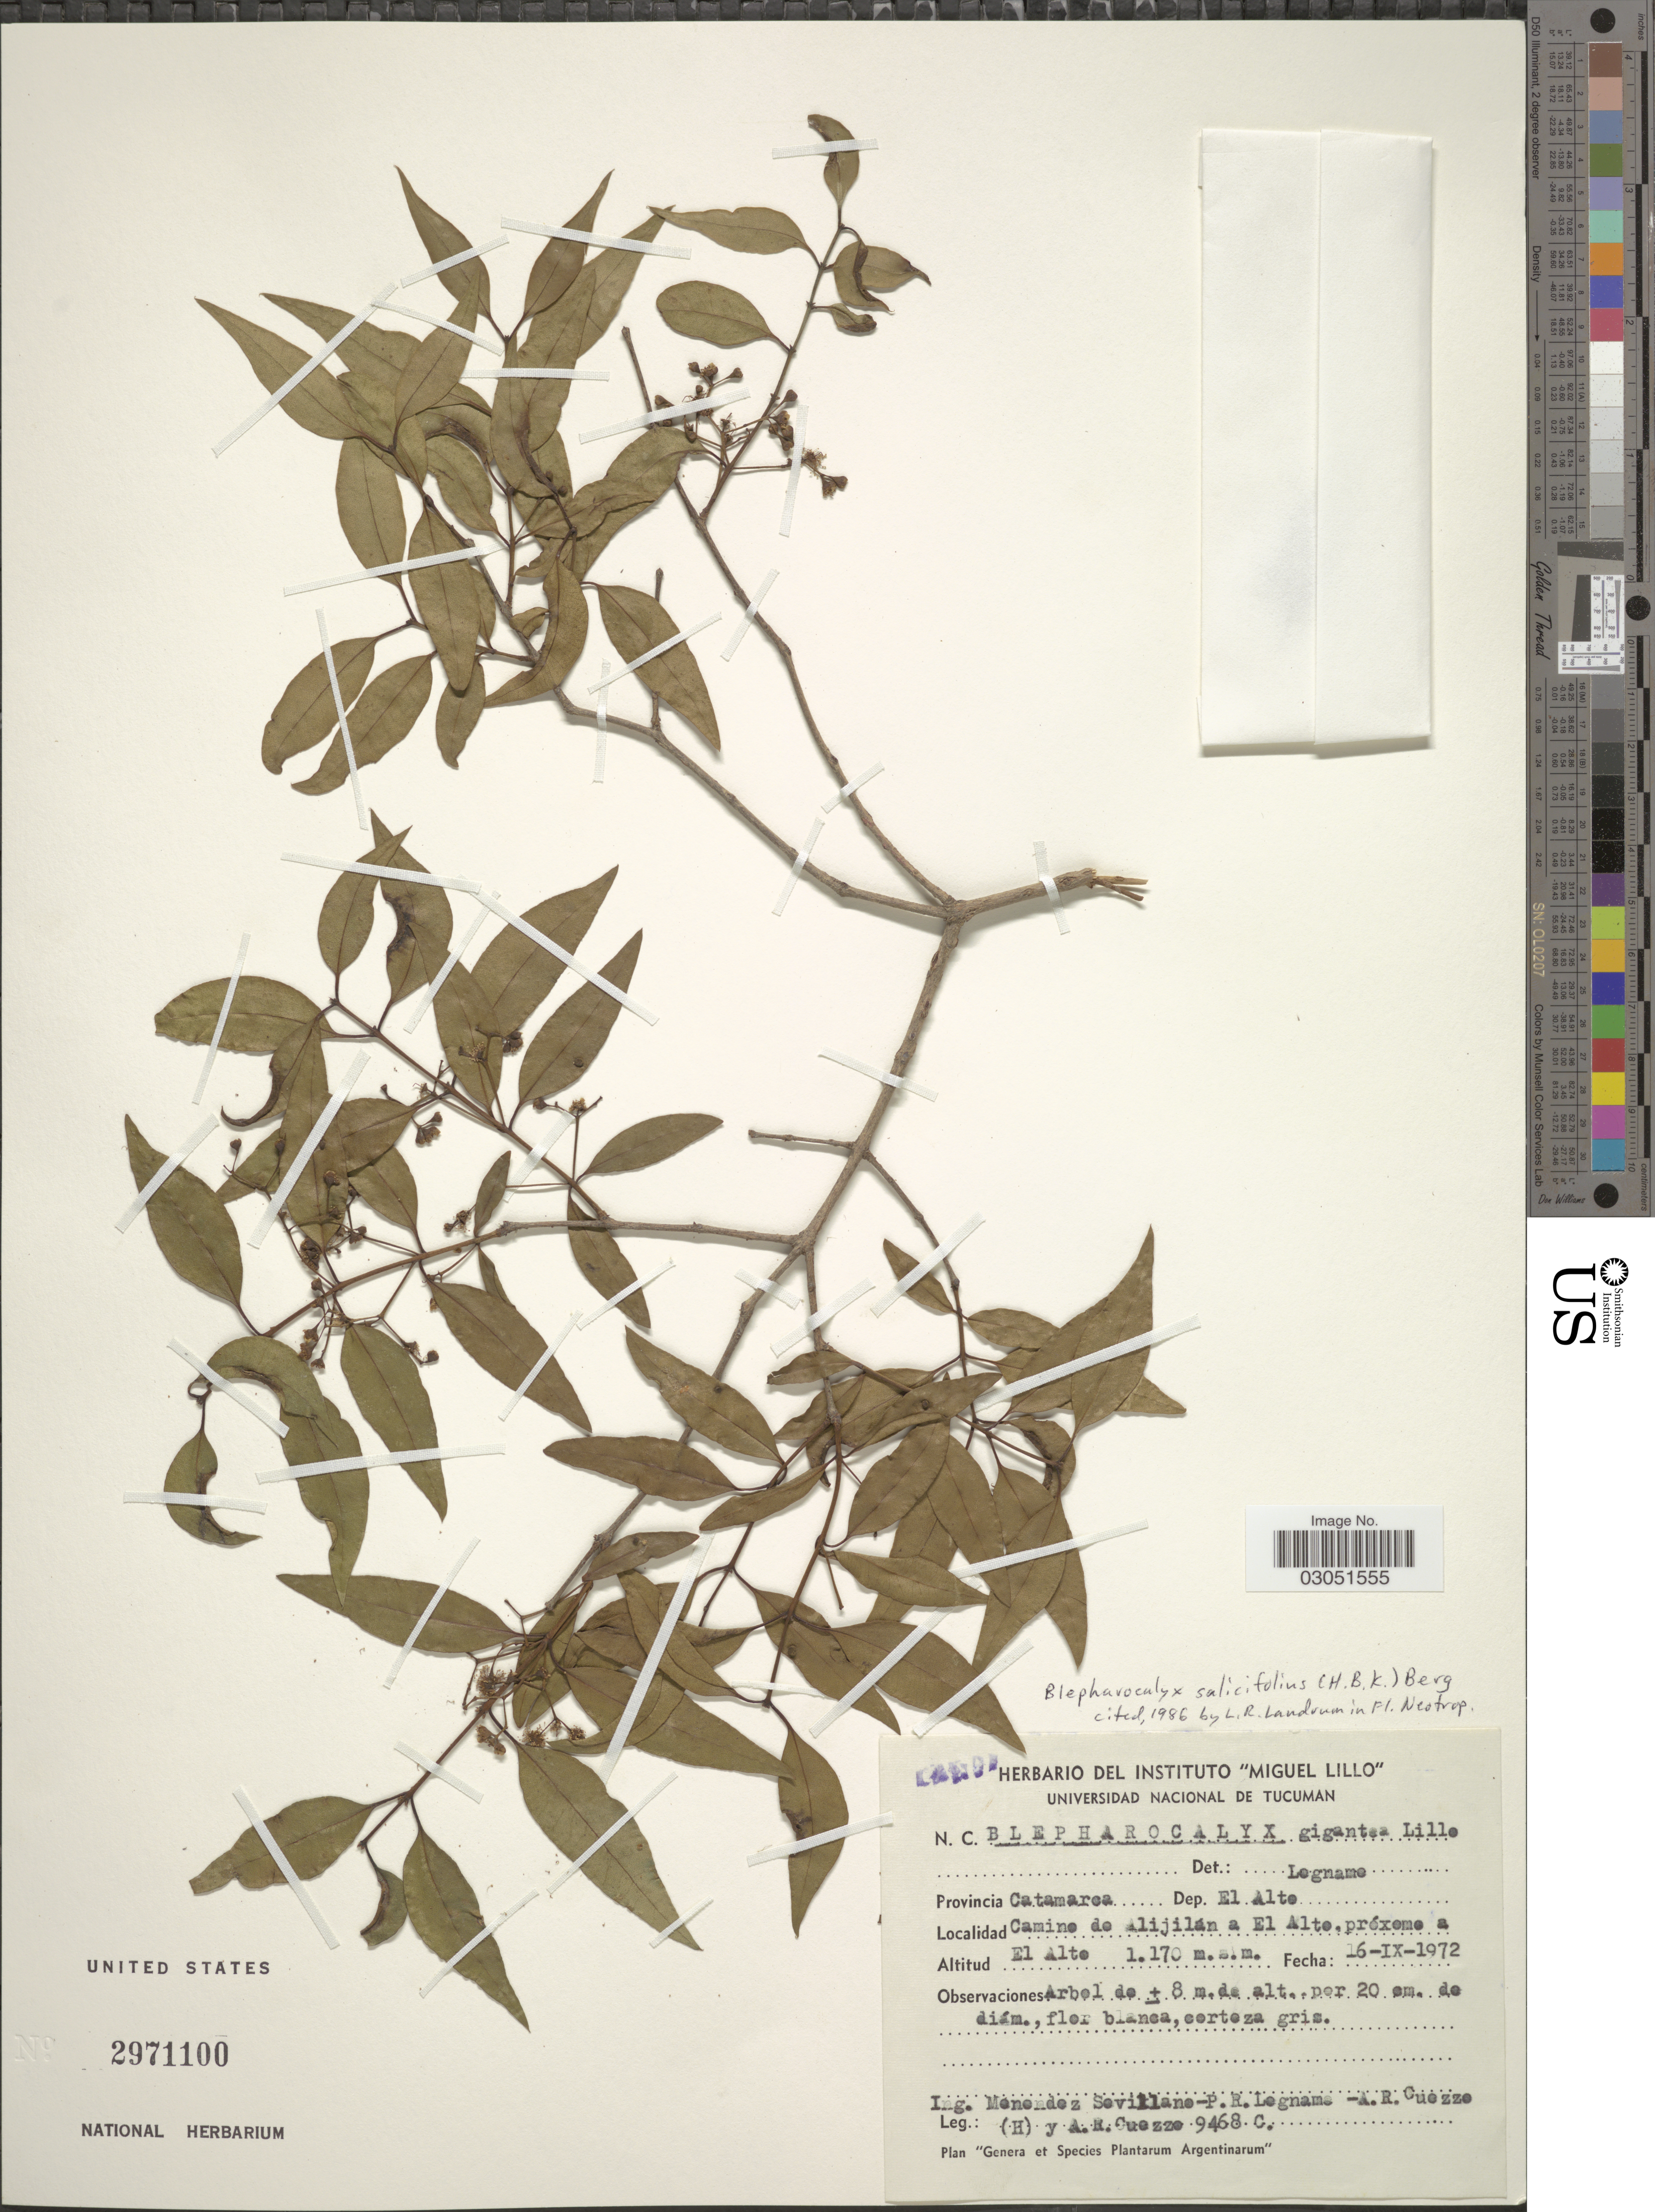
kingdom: Plantae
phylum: Tracheophyta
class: Magnoliopsida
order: Myrtales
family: Myrtaceae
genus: Blepharocalyx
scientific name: Blepharocalyx salicifolius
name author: (Kunth) O. Berg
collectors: M. Sevillane, P. R. Legname, A. Cuezzo & A. Cuezzo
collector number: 9468C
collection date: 1972-11-16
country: Argentina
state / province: Catamarca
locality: Provincia Catamarca, Dep. El Alto, Camino de Alijilán a El Alto, próxomo a El Alto.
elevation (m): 1170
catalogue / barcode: US 2971100